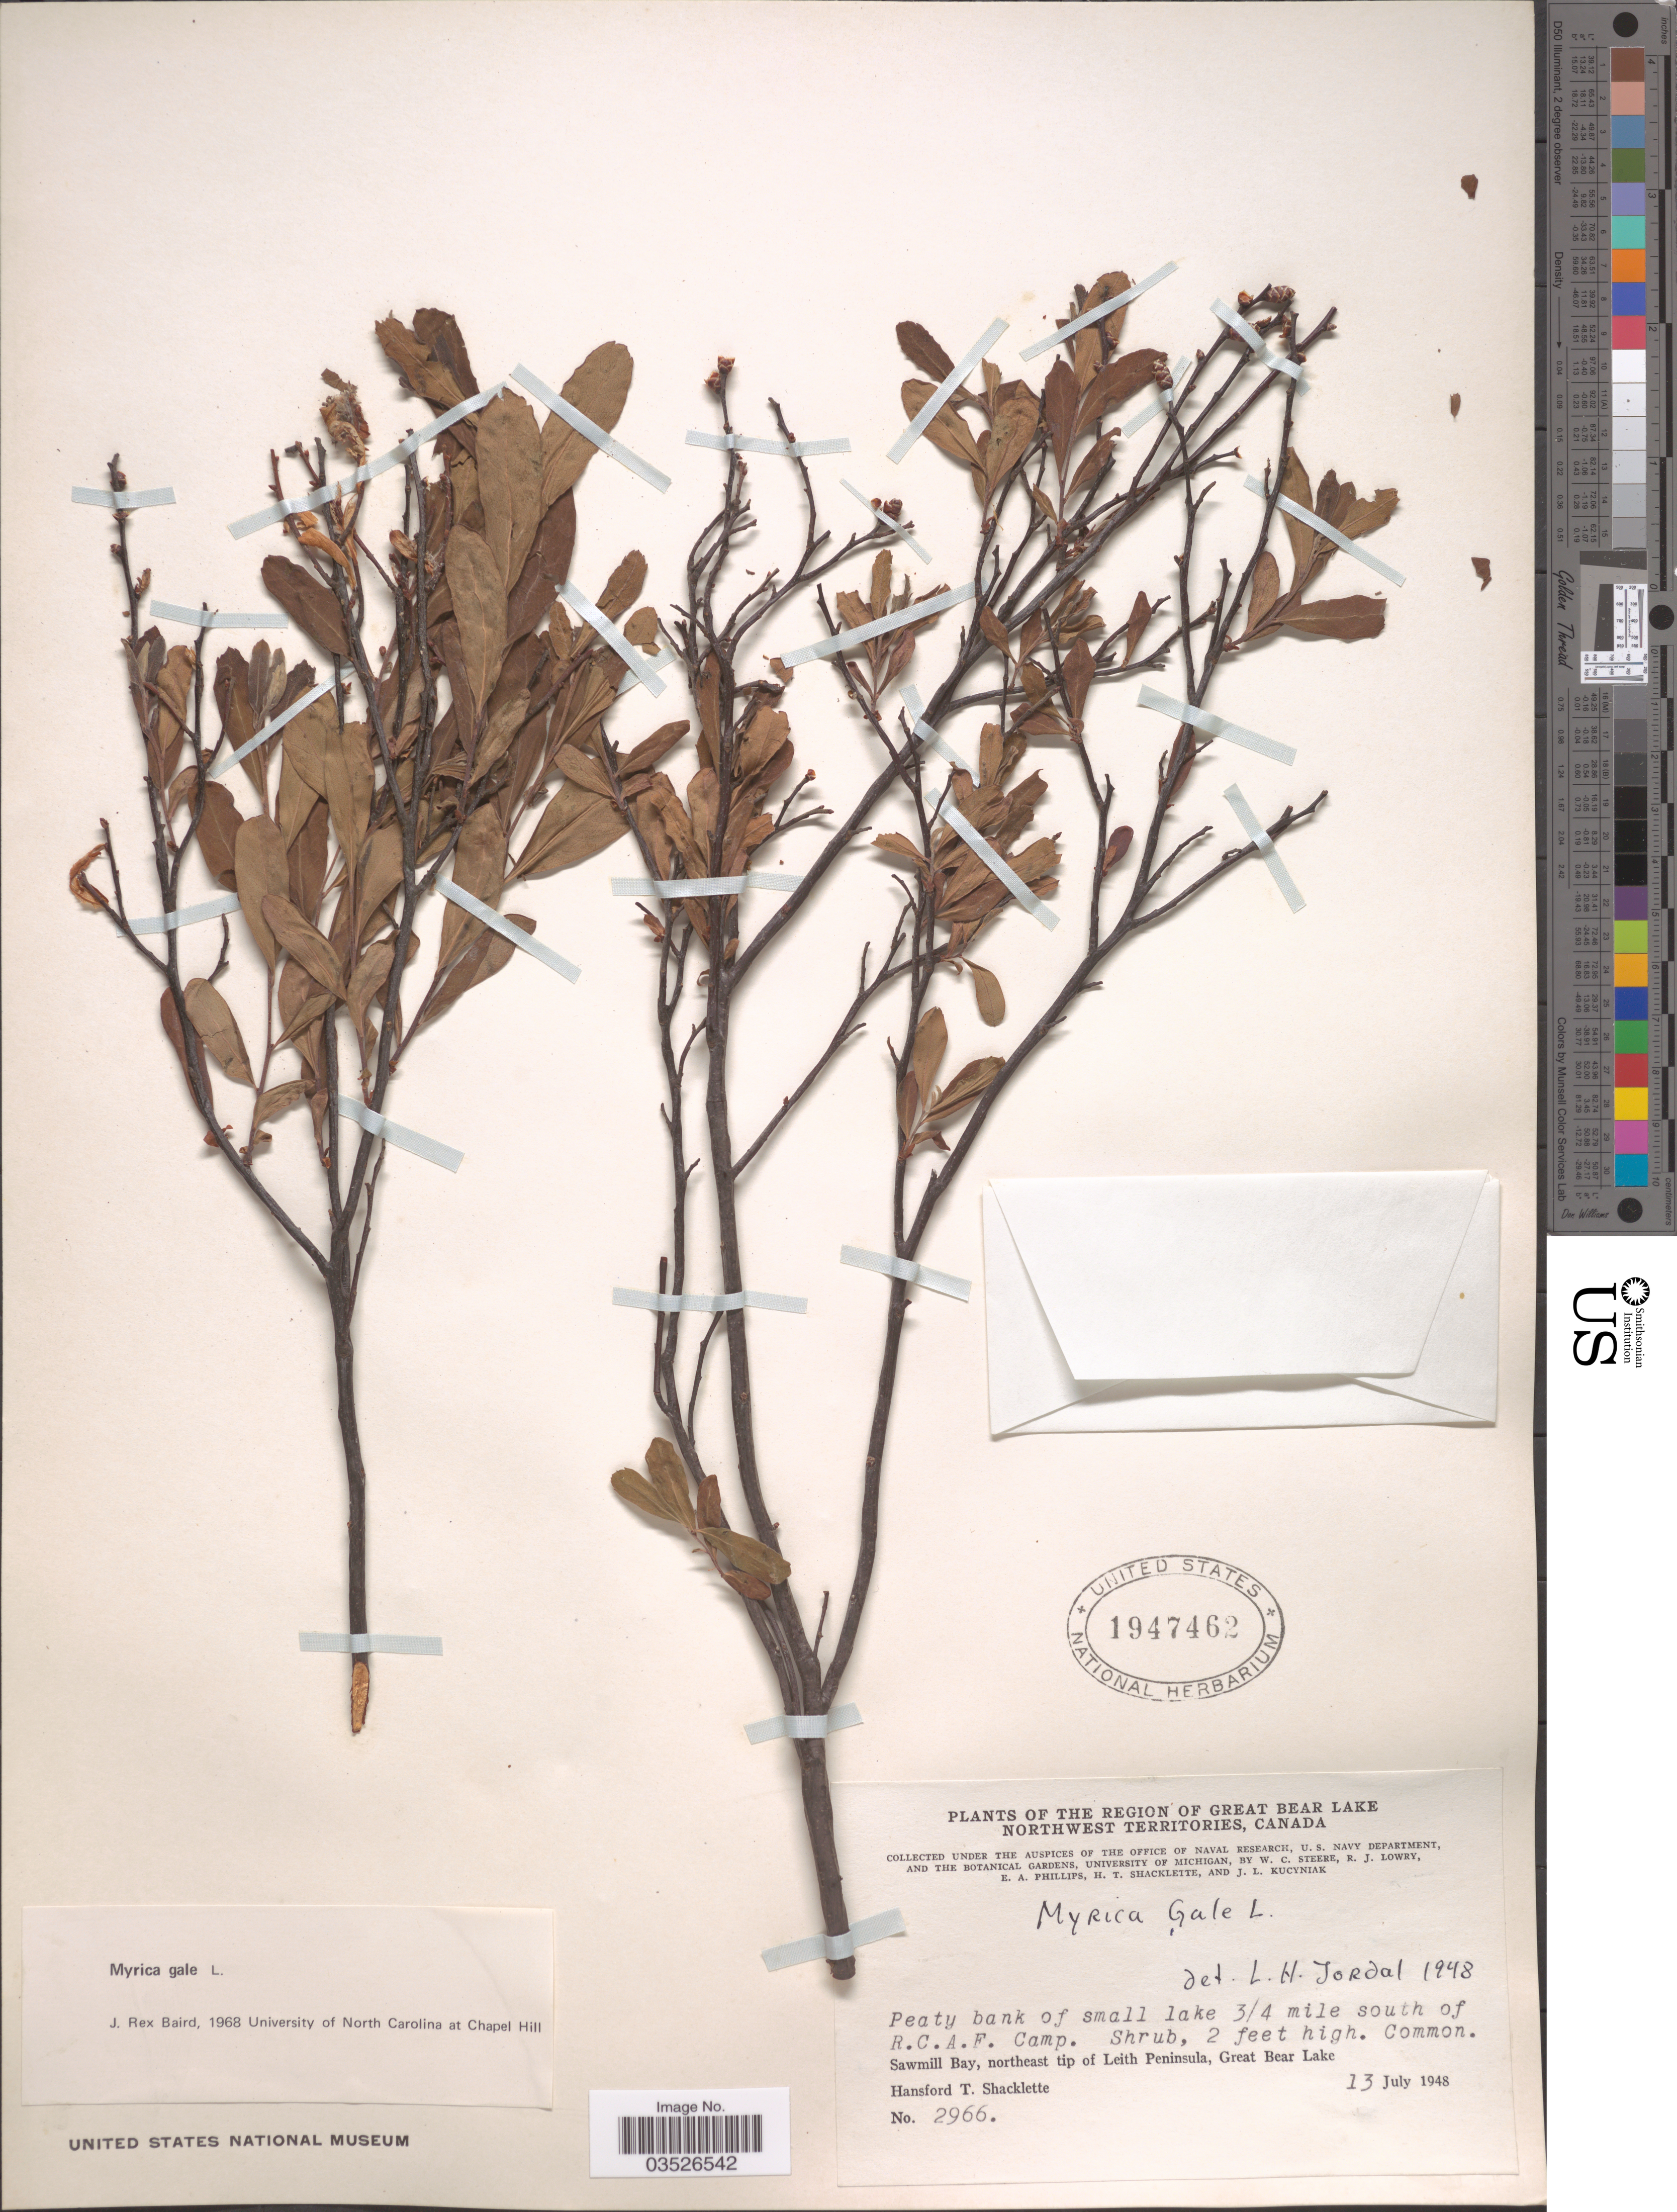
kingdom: Plantae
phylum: Tracheophyta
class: Magnoliopsida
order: Fagales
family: Myricaceae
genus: Myrica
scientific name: Myrica gale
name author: L.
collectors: H. Shacklette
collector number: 2966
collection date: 1948-07-13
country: Canada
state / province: Northwest Territories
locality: Region of the Great Bear Lake. Peaty bank of small lake 3/4 mile south of R.C.A.F. Camp. Sawmill Bay, northeast tip of Leith Peninsula, Great Bear Lake.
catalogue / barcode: US 1947462